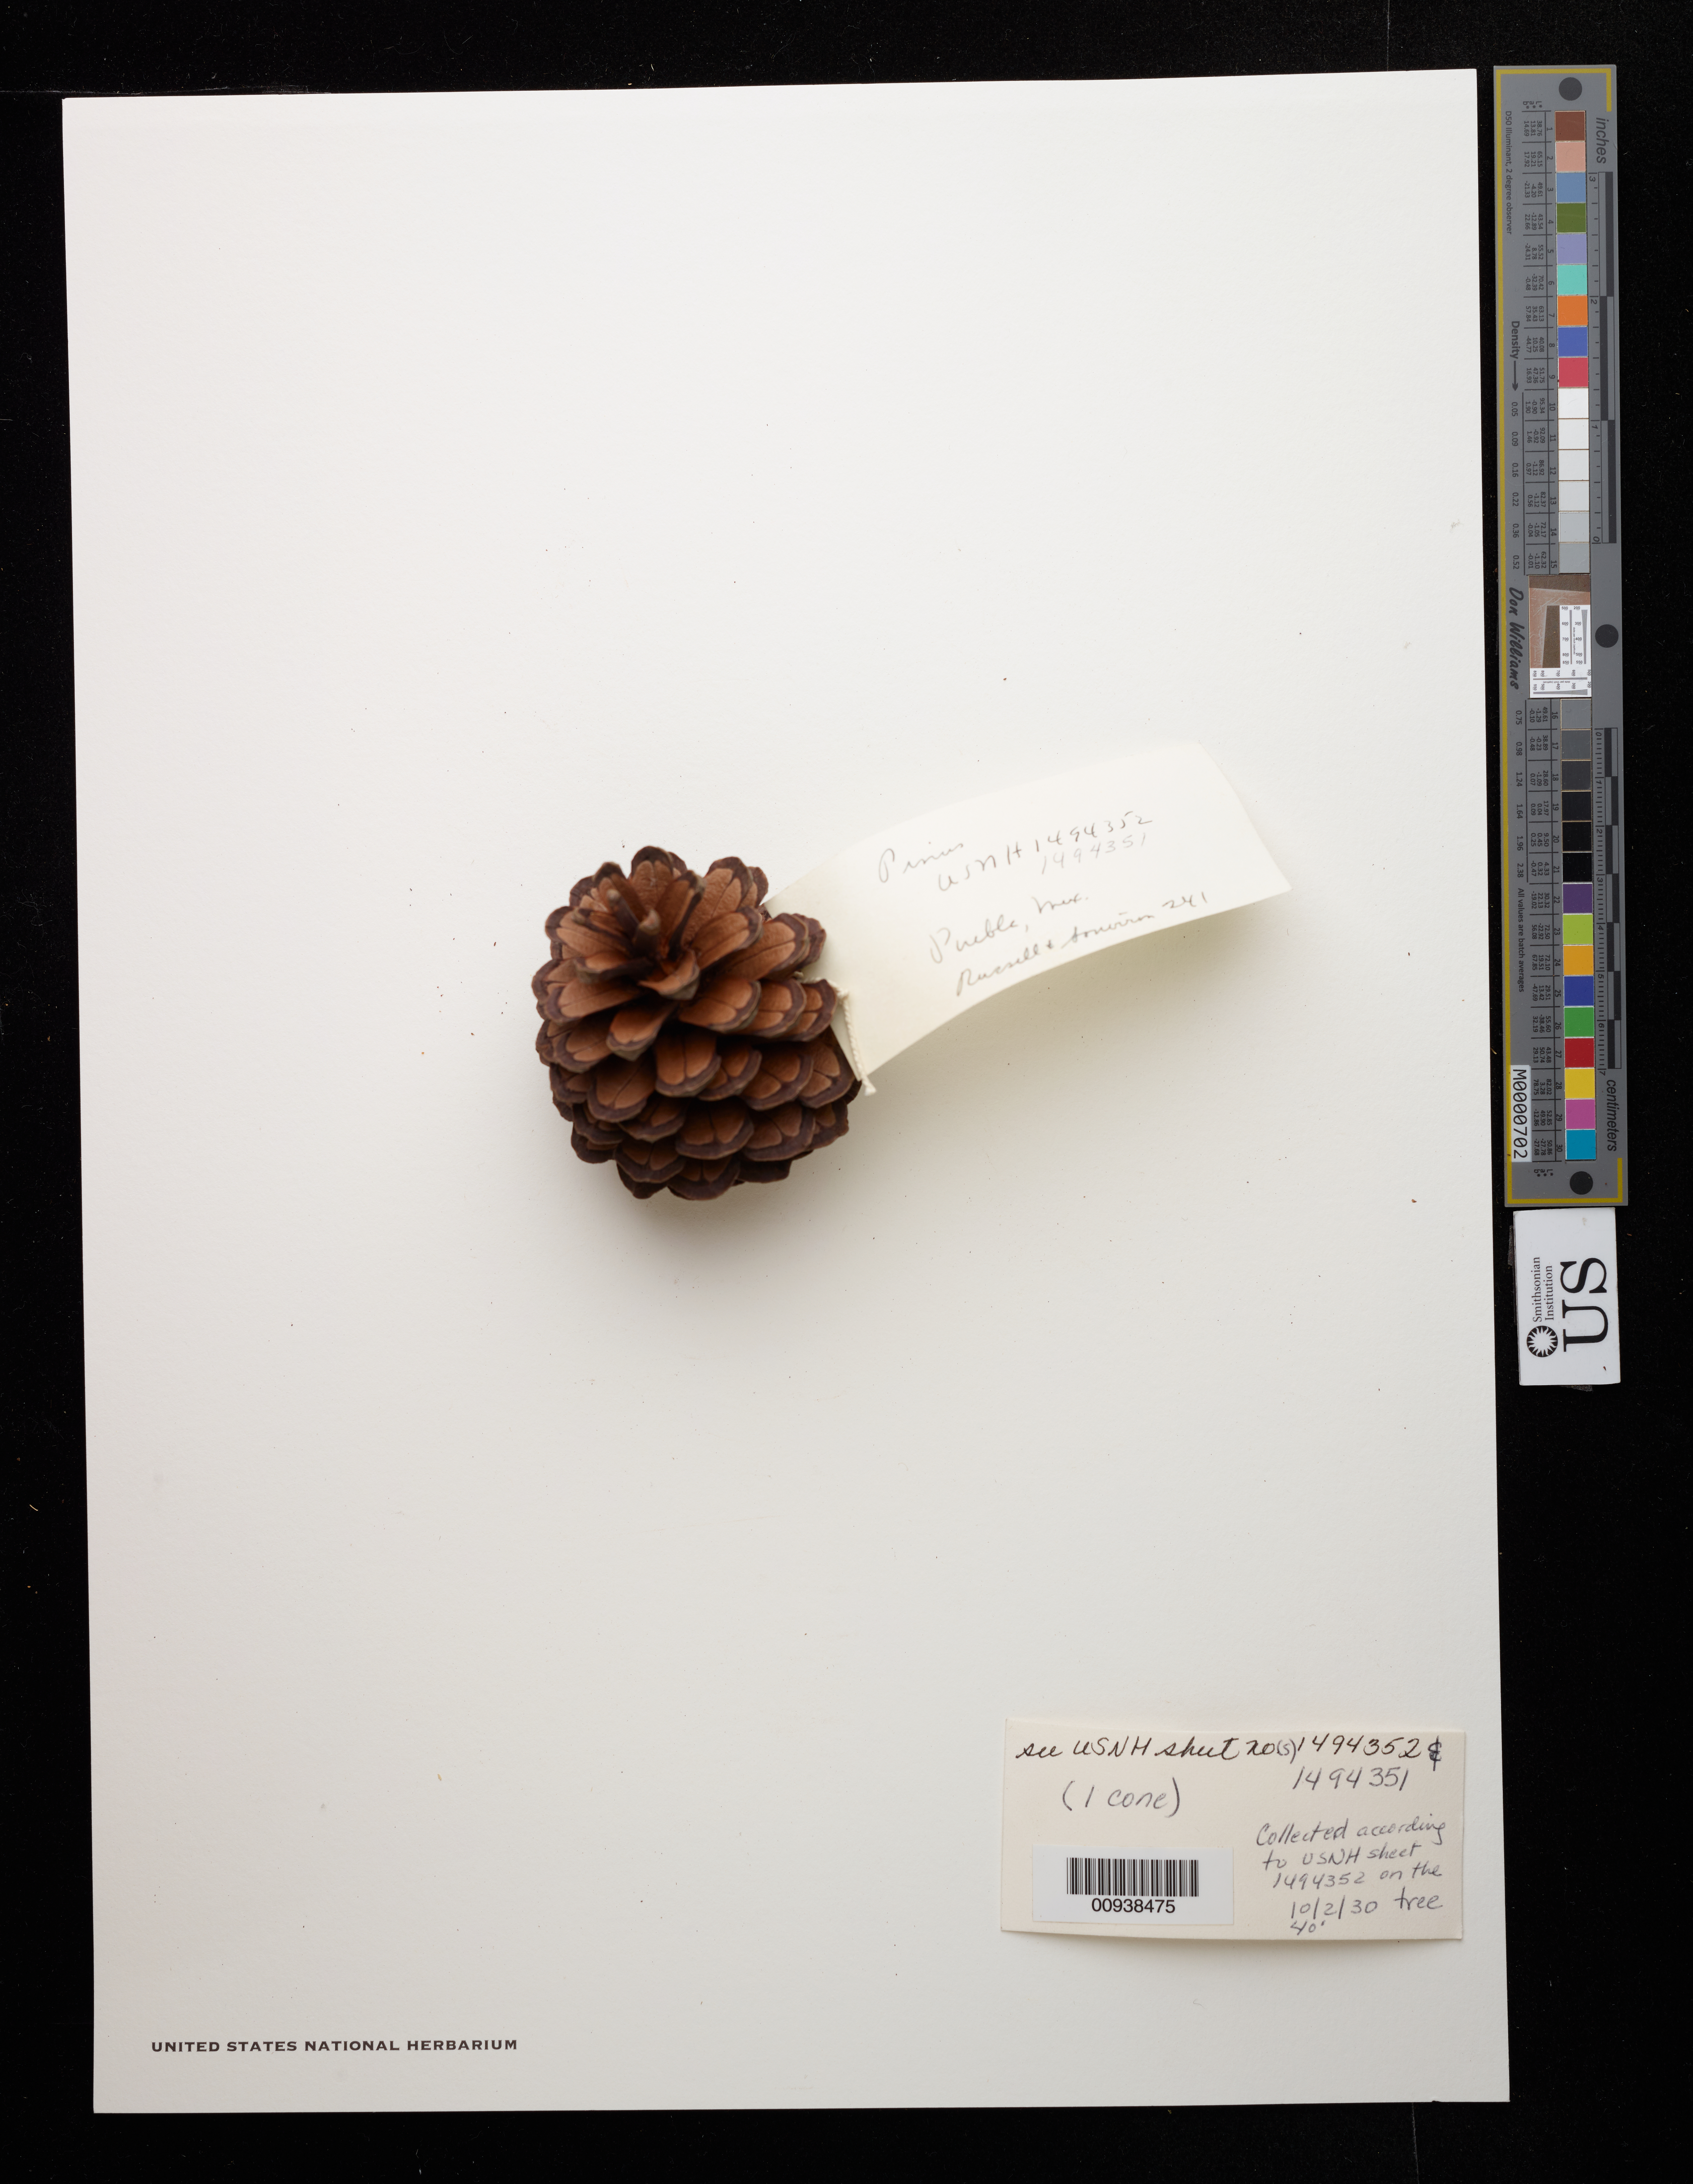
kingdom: Plantae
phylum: Tracheophyta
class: Pinopsida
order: Pinales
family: Pinaceae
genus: Pinus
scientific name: Pinus sp.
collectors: P. G. Russell & M. J. Souviron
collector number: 241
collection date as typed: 02 Oct 1930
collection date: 1930-10-02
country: Mexico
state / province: Puebla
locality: Cerro de Pinos.